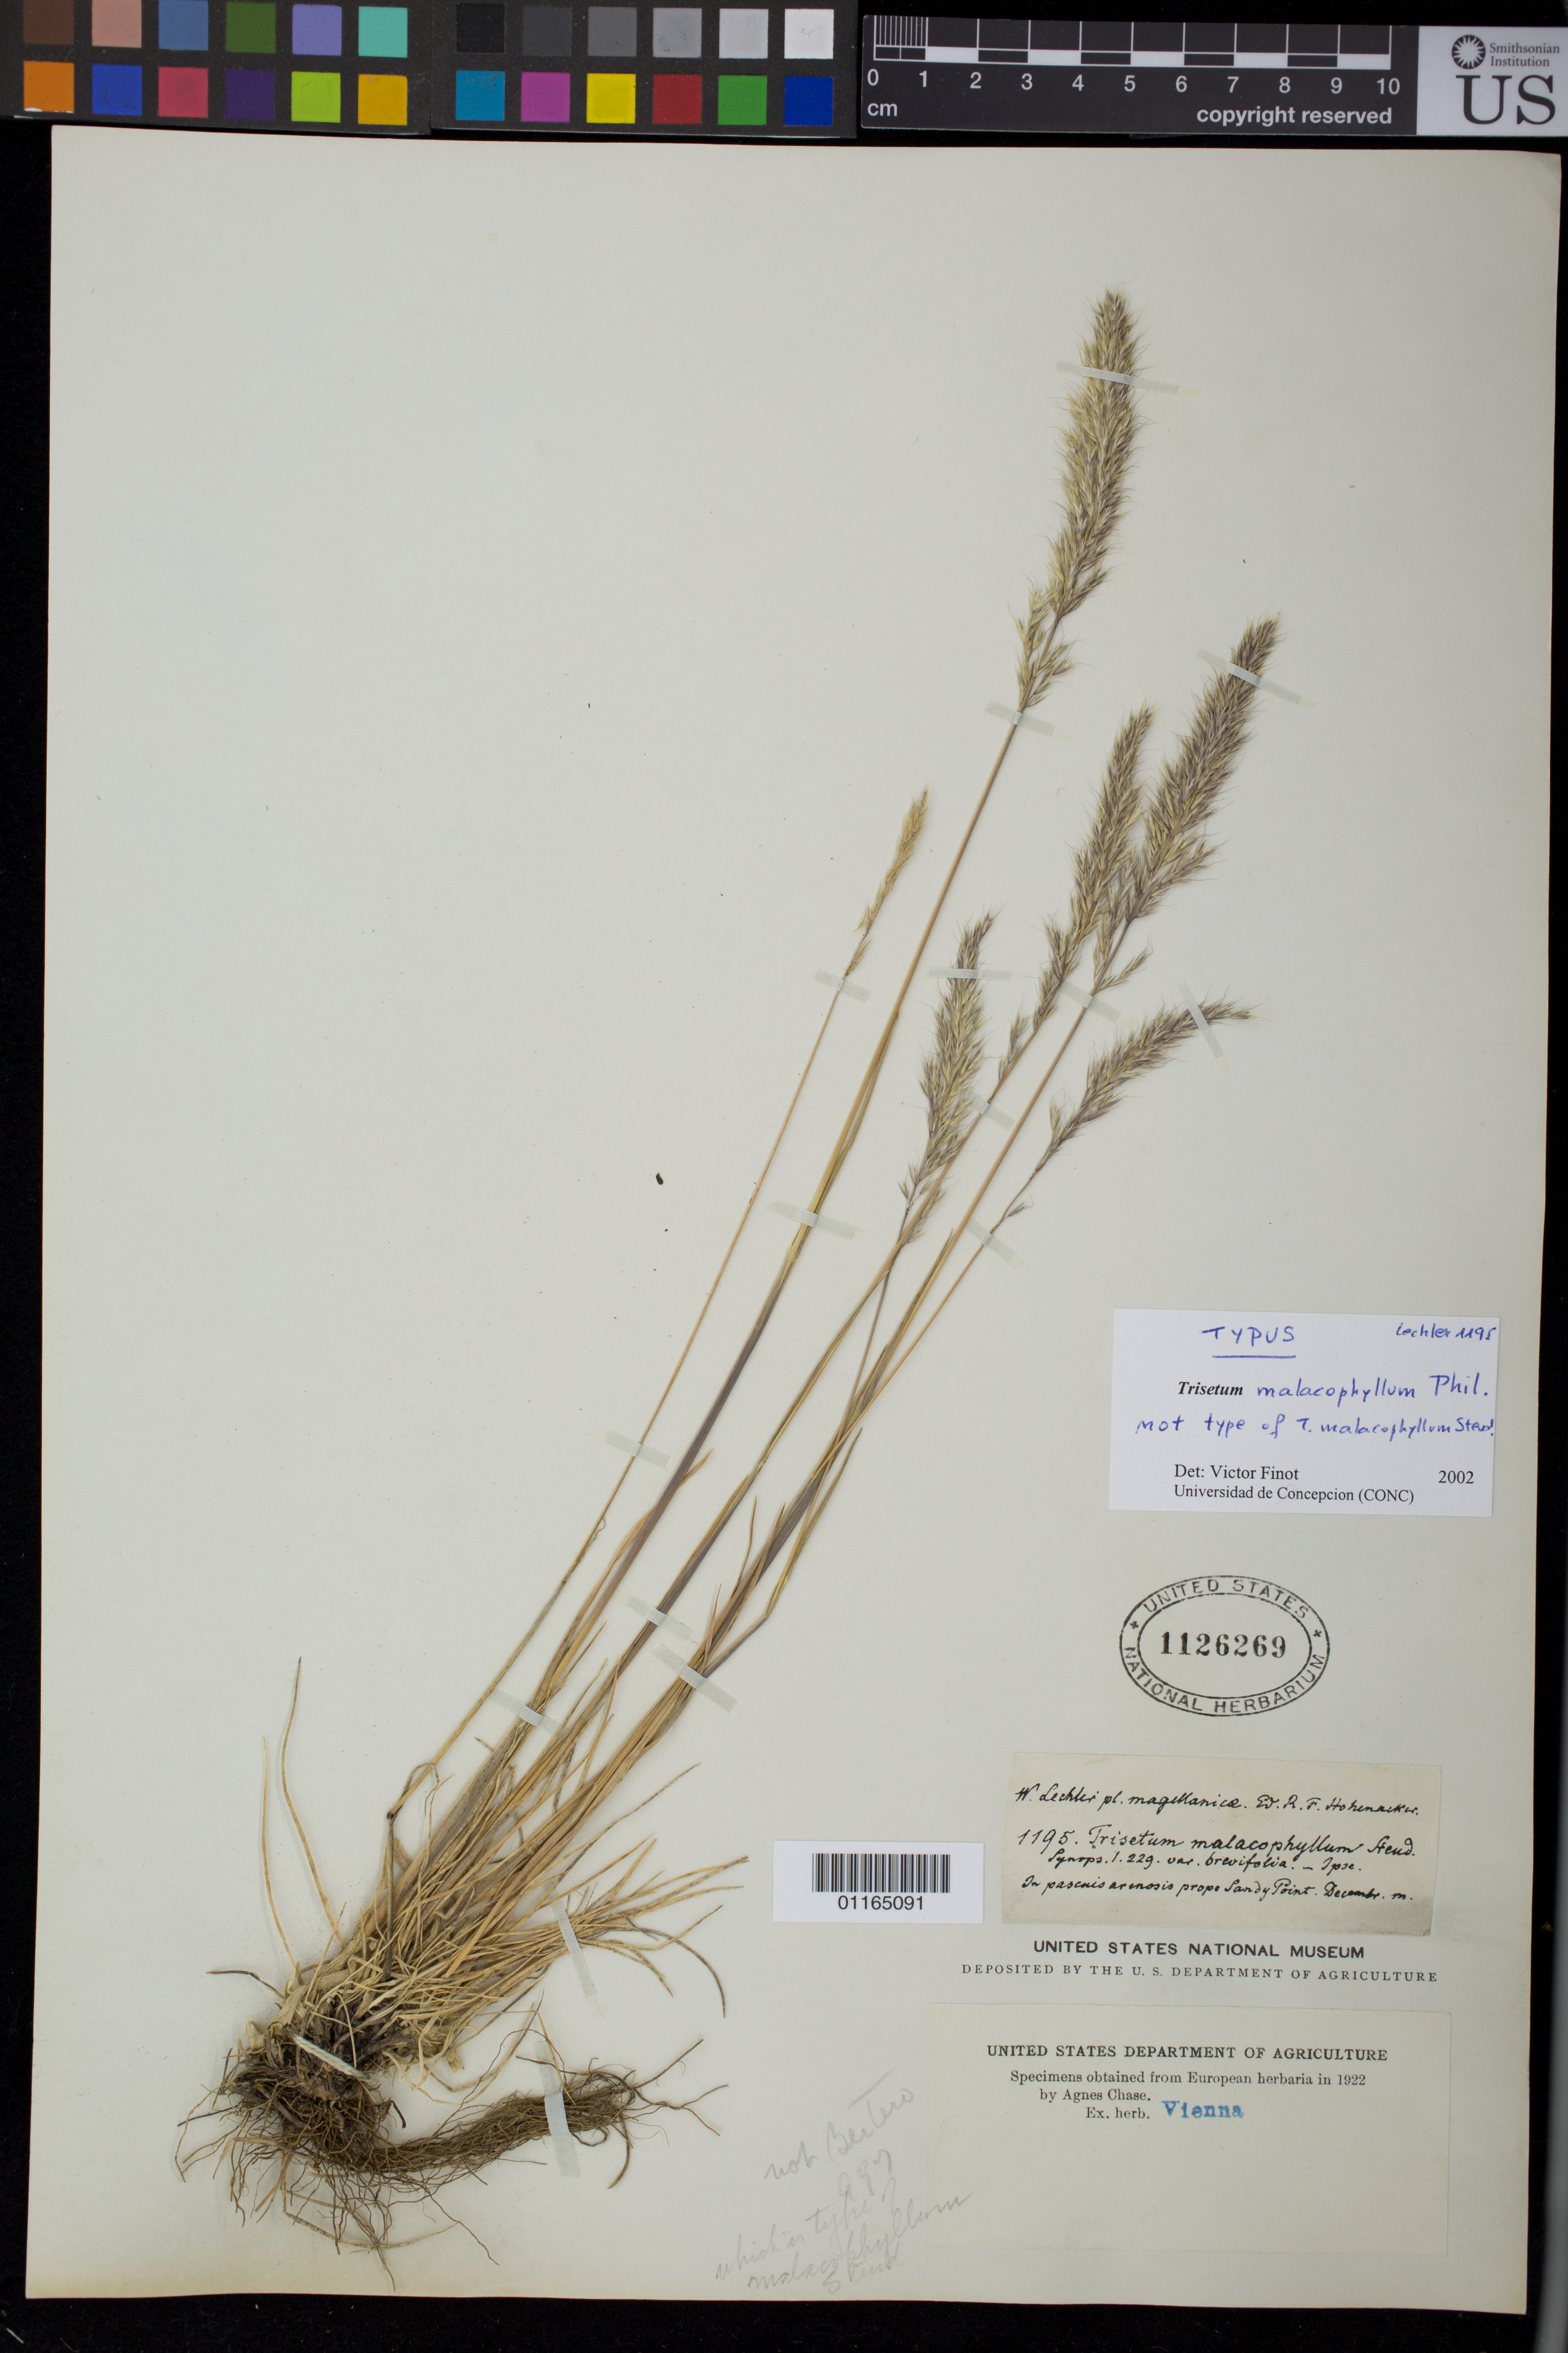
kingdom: Plantae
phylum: Tracheophyta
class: Liliopsida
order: Poales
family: Poaceae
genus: Trisetum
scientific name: Trisetum malacophyllum Phil., nom. illeg.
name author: Phil.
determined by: Finot, V. L.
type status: Type Collection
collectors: W. Lechler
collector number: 1195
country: Chile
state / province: Magallanes y de la Antártica Chilena (XII)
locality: Prope Sandy Point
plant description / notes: ex herb Vienna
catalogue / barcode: US 1126269